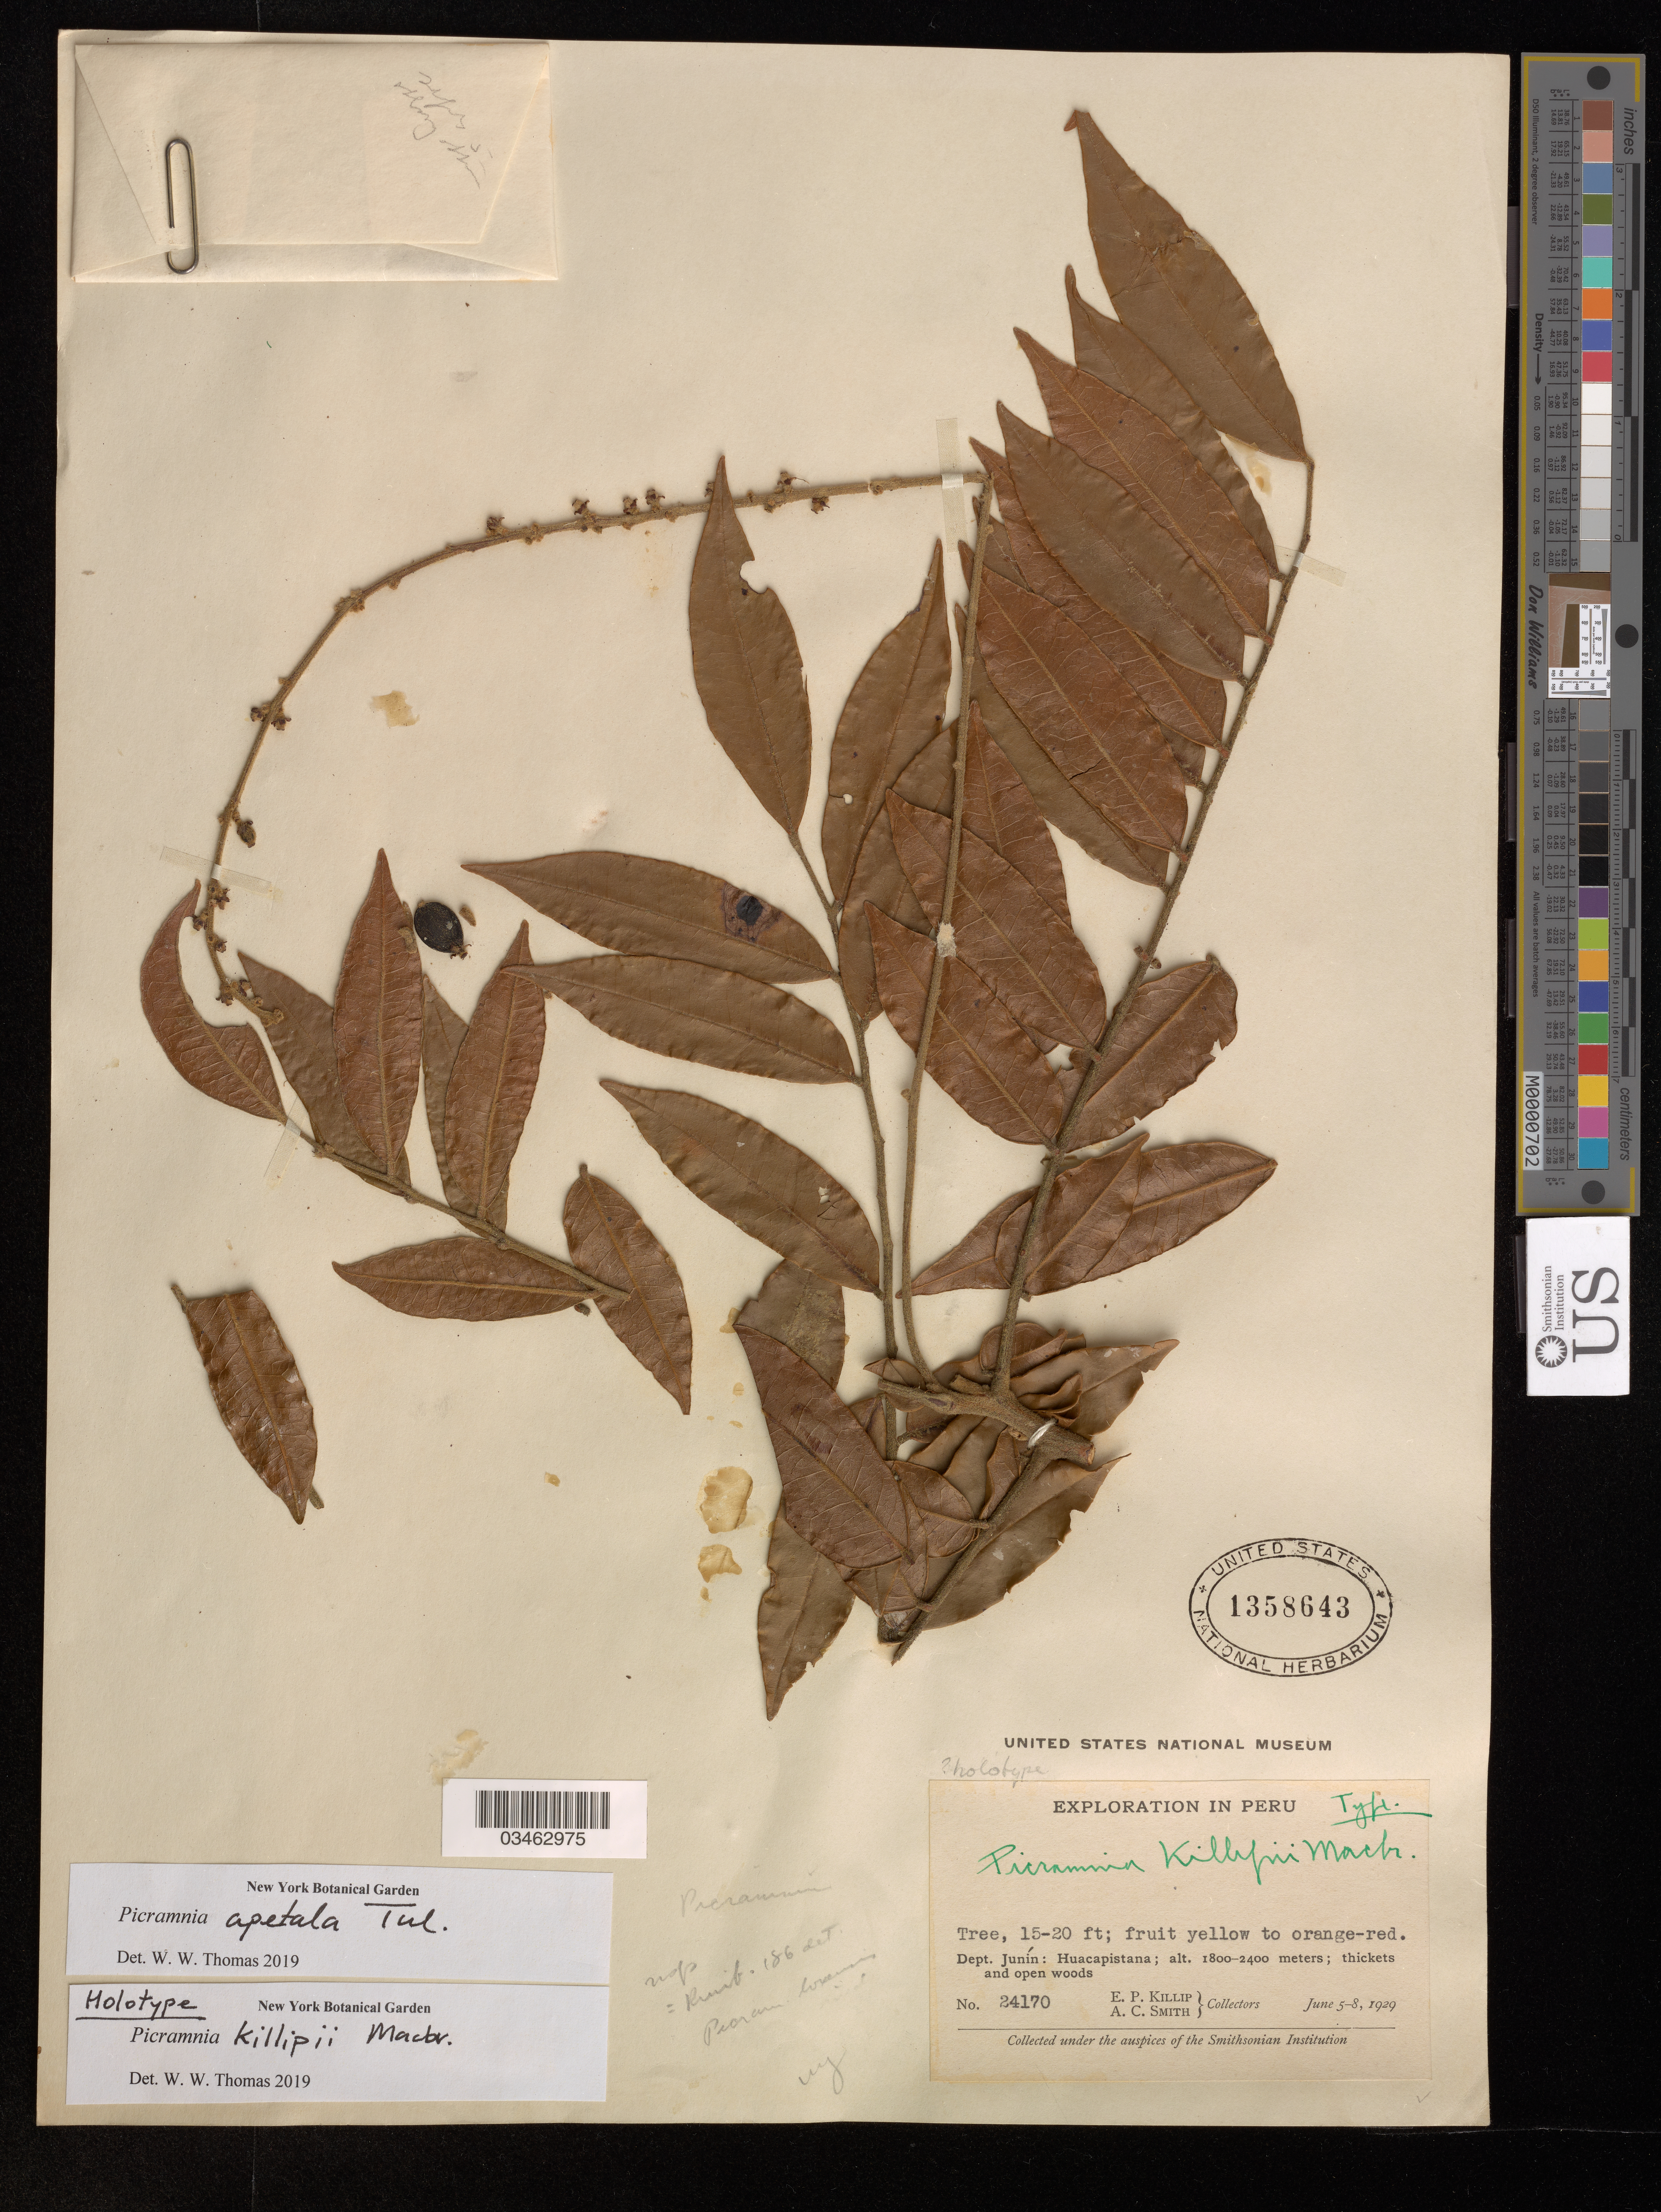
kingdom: Plantae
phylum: Tracheophyta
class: Magnoliopsida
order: Picramniales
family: Picramniaceae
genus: Picramnia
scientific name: Picramnia killipii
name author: J.F. Macbr.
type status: Isotype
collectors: E. P. Killip & A. C. Smith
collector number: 24170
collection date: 1926-06-08/1929-06-05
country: Peru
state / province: Junín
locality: Huacapistana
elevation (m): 1800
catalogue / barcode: US 1358643